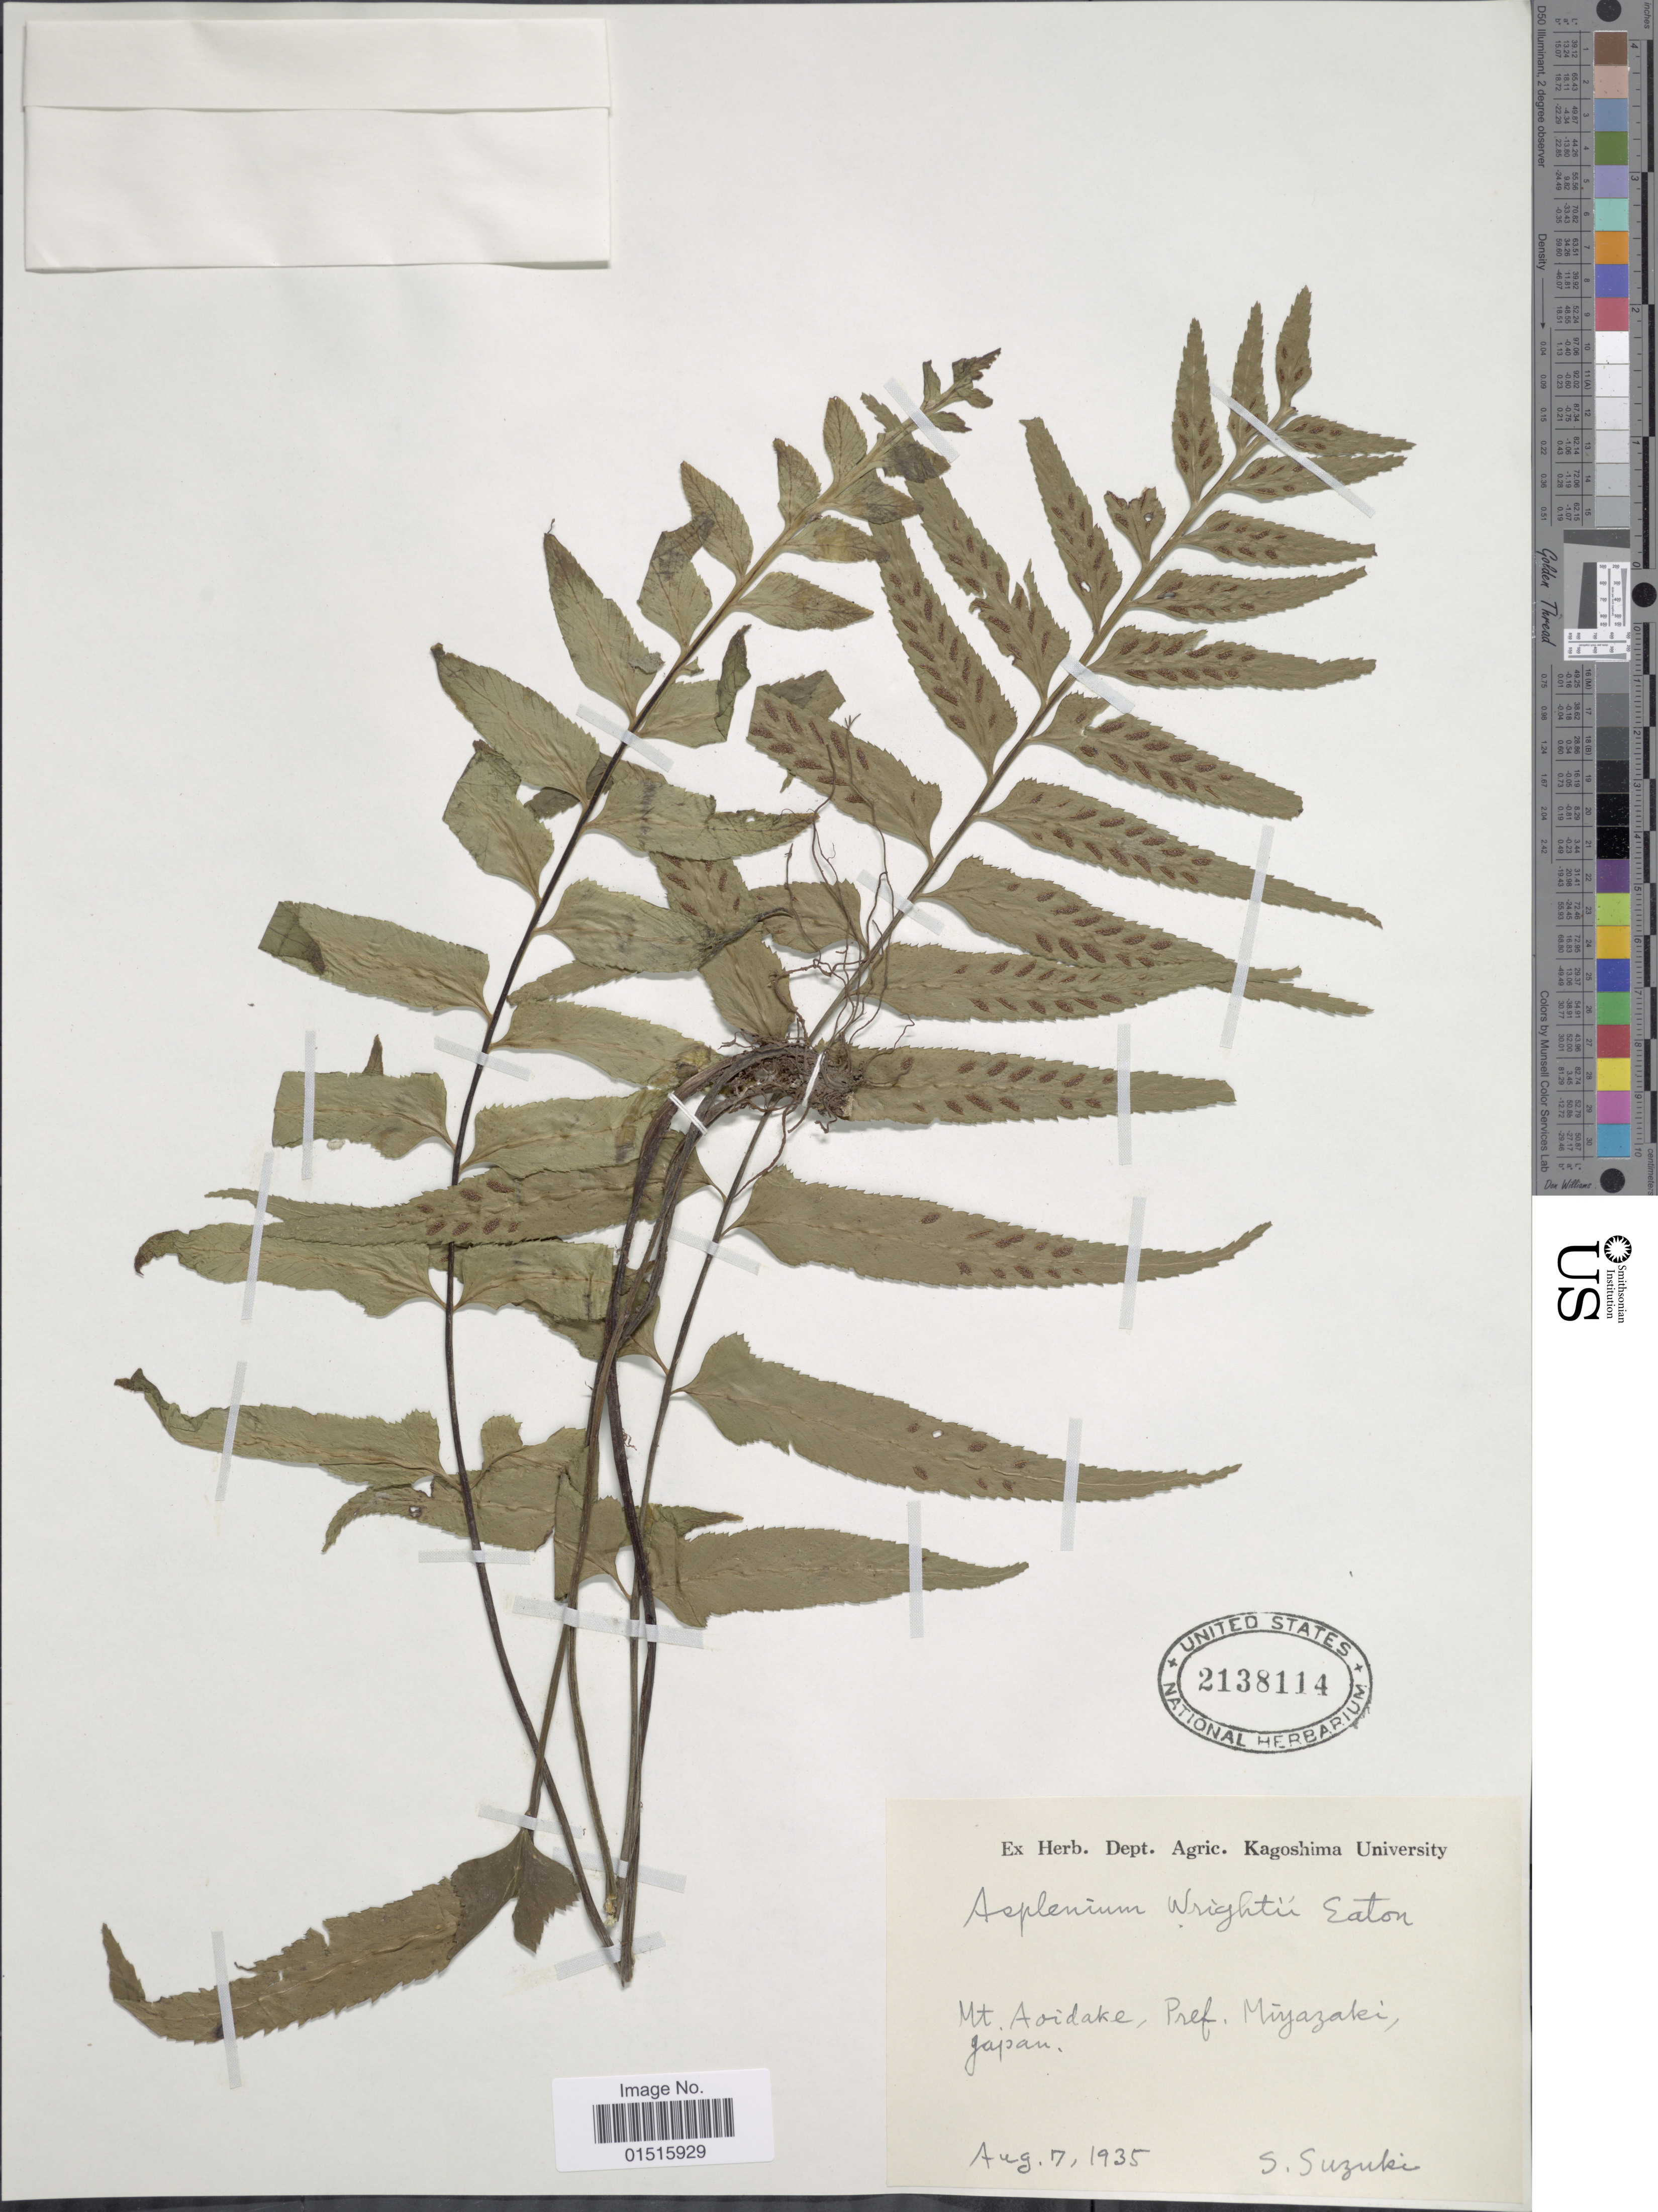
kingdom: Plantae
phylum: Tracheophyta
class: Polypodiopsida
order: Polypodiales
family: Aspleniaceae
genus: Asplenium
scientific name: Asplenium wrightii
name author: D.C. Eaton ex Hook.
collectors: S. Suzuki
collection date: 1935-08-07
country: Japan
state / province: Miyazaki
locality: Mt. Aoidake. Pref. Miyazaki.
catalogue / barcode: US 2138114